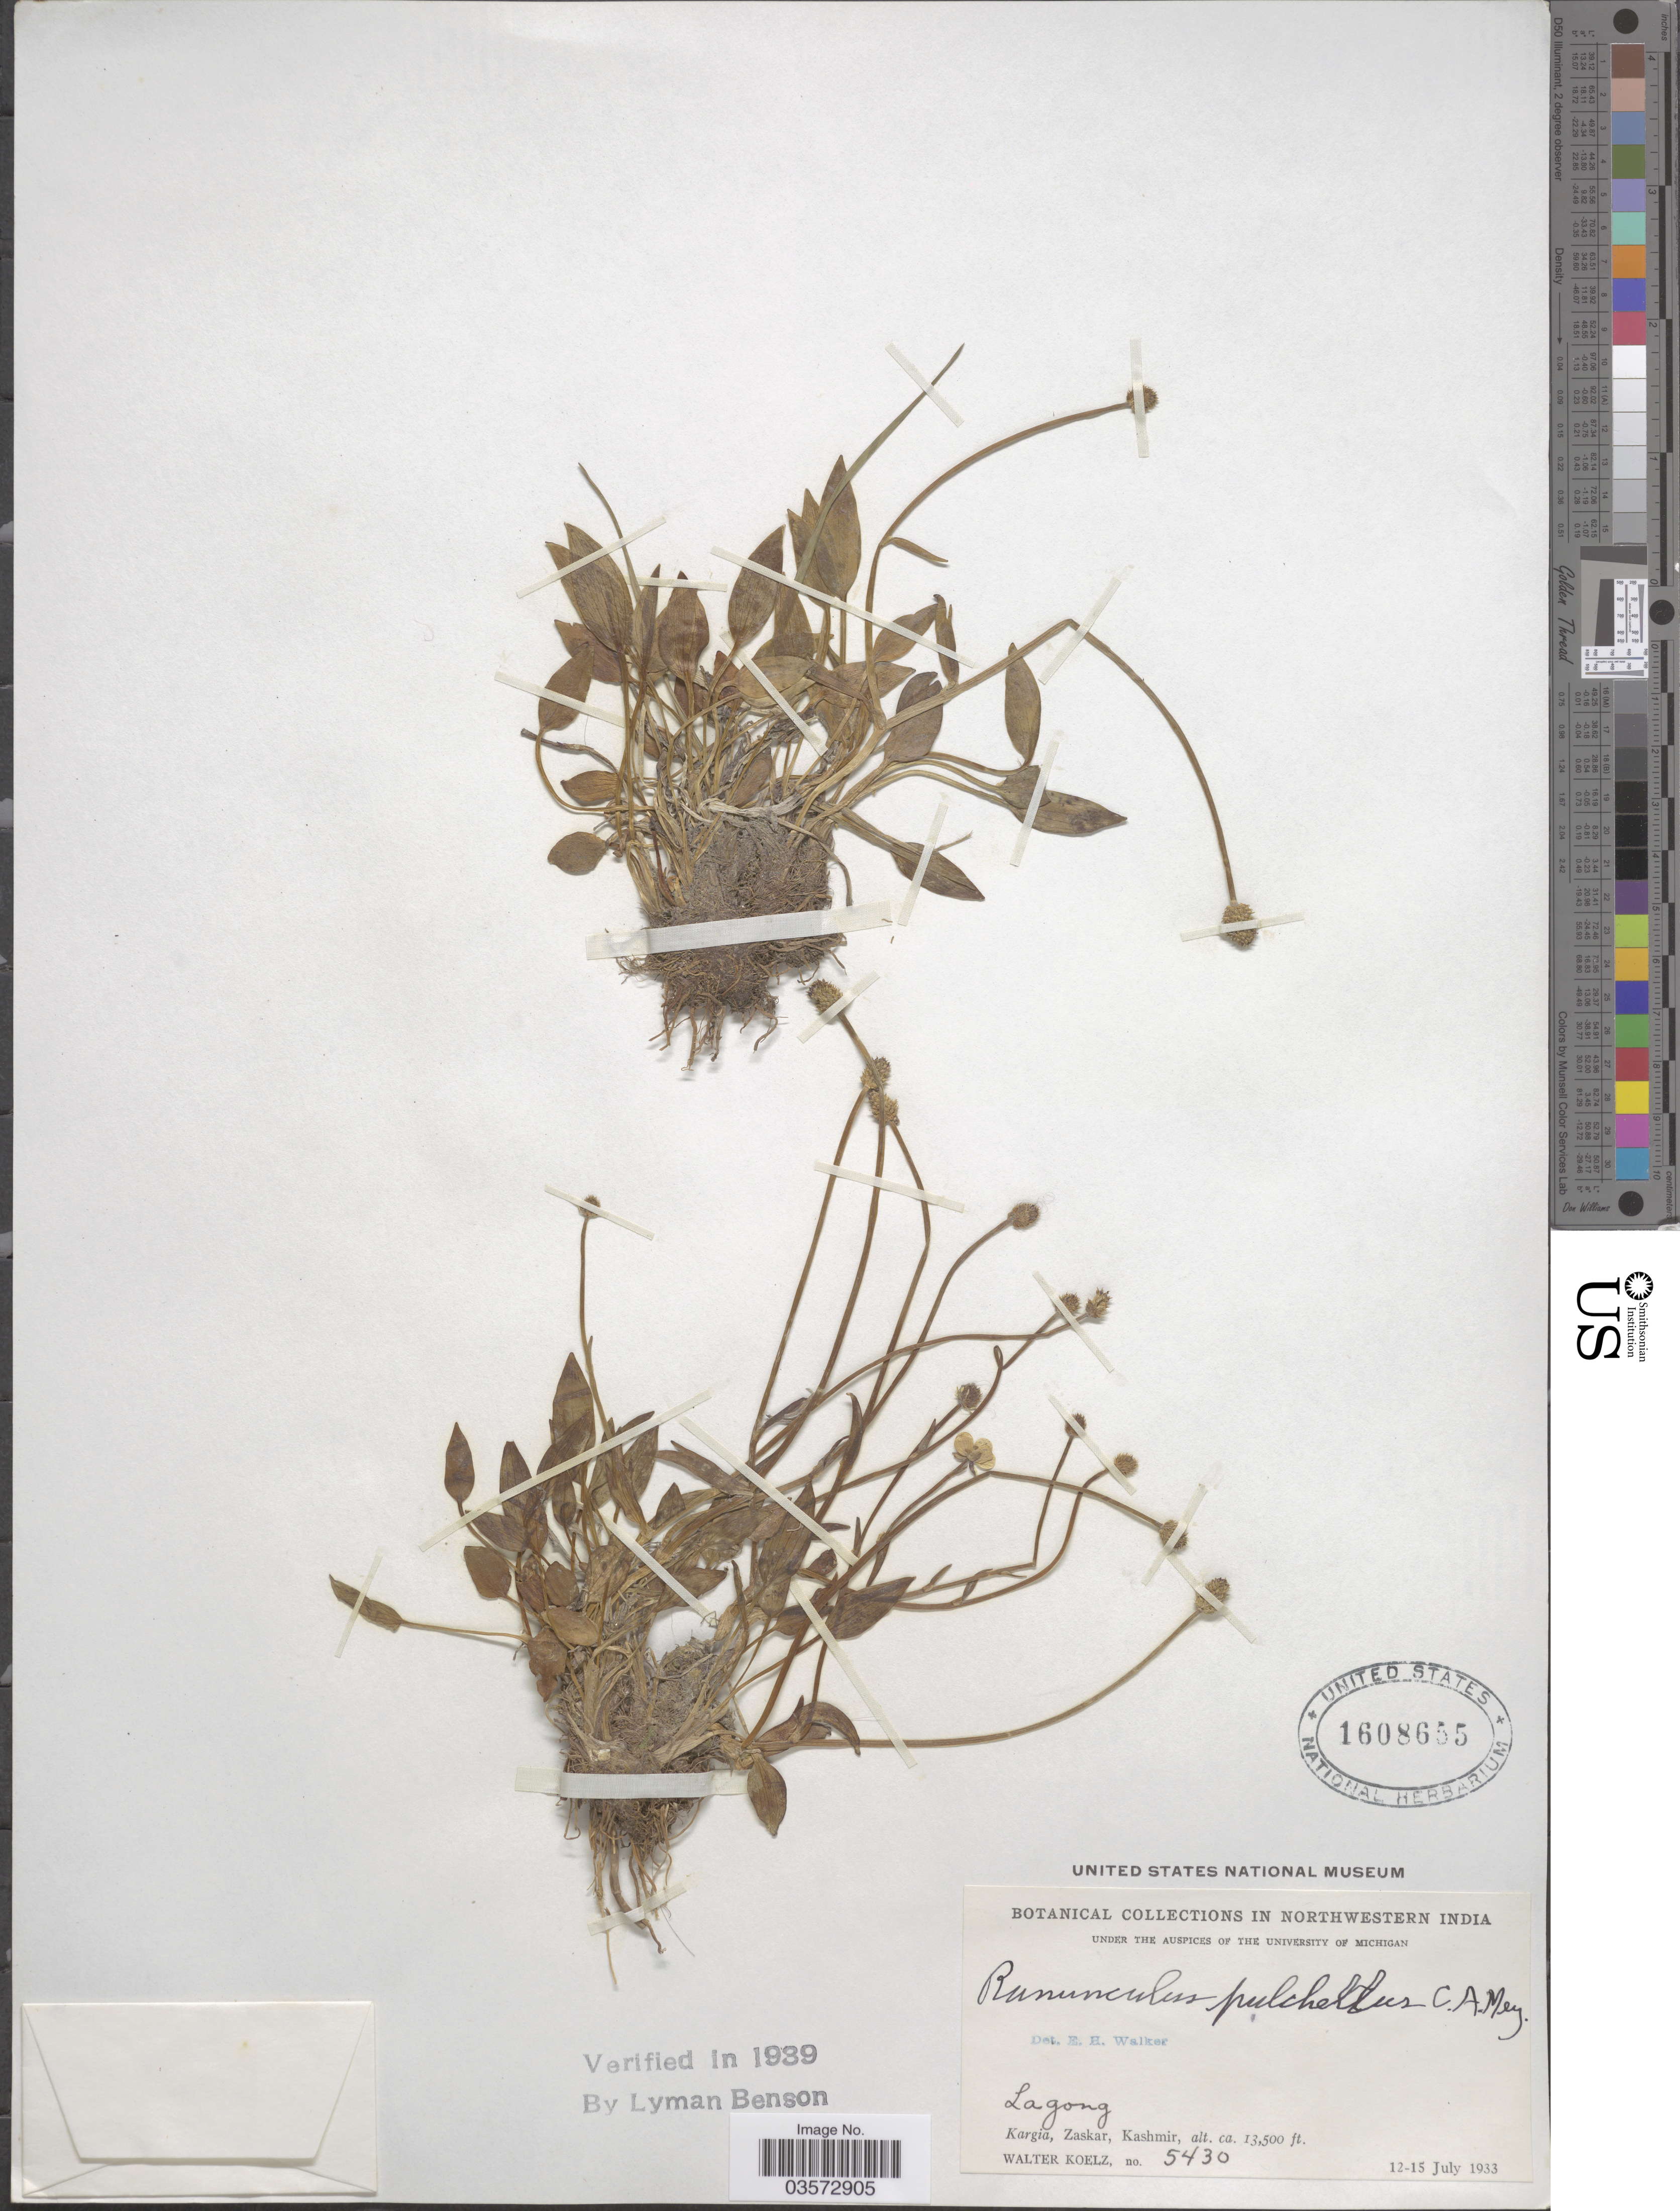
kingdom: Plantae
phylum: Tracheophyta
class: Magnoliopsida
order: Ranunculales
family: Ranunculaceae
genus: Ranunculus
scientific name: Ranunculus pulchellus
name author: Ledeb. ex Spreng.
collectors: W. N. Koelz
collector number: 5430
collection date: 1933-07-12/1933-07-15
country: India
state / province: Jammu and Kashmir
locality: Northwestern India. Lagong. Kargia, Zaskar, Kashmir.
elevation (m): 4115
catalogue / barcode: US 1608655